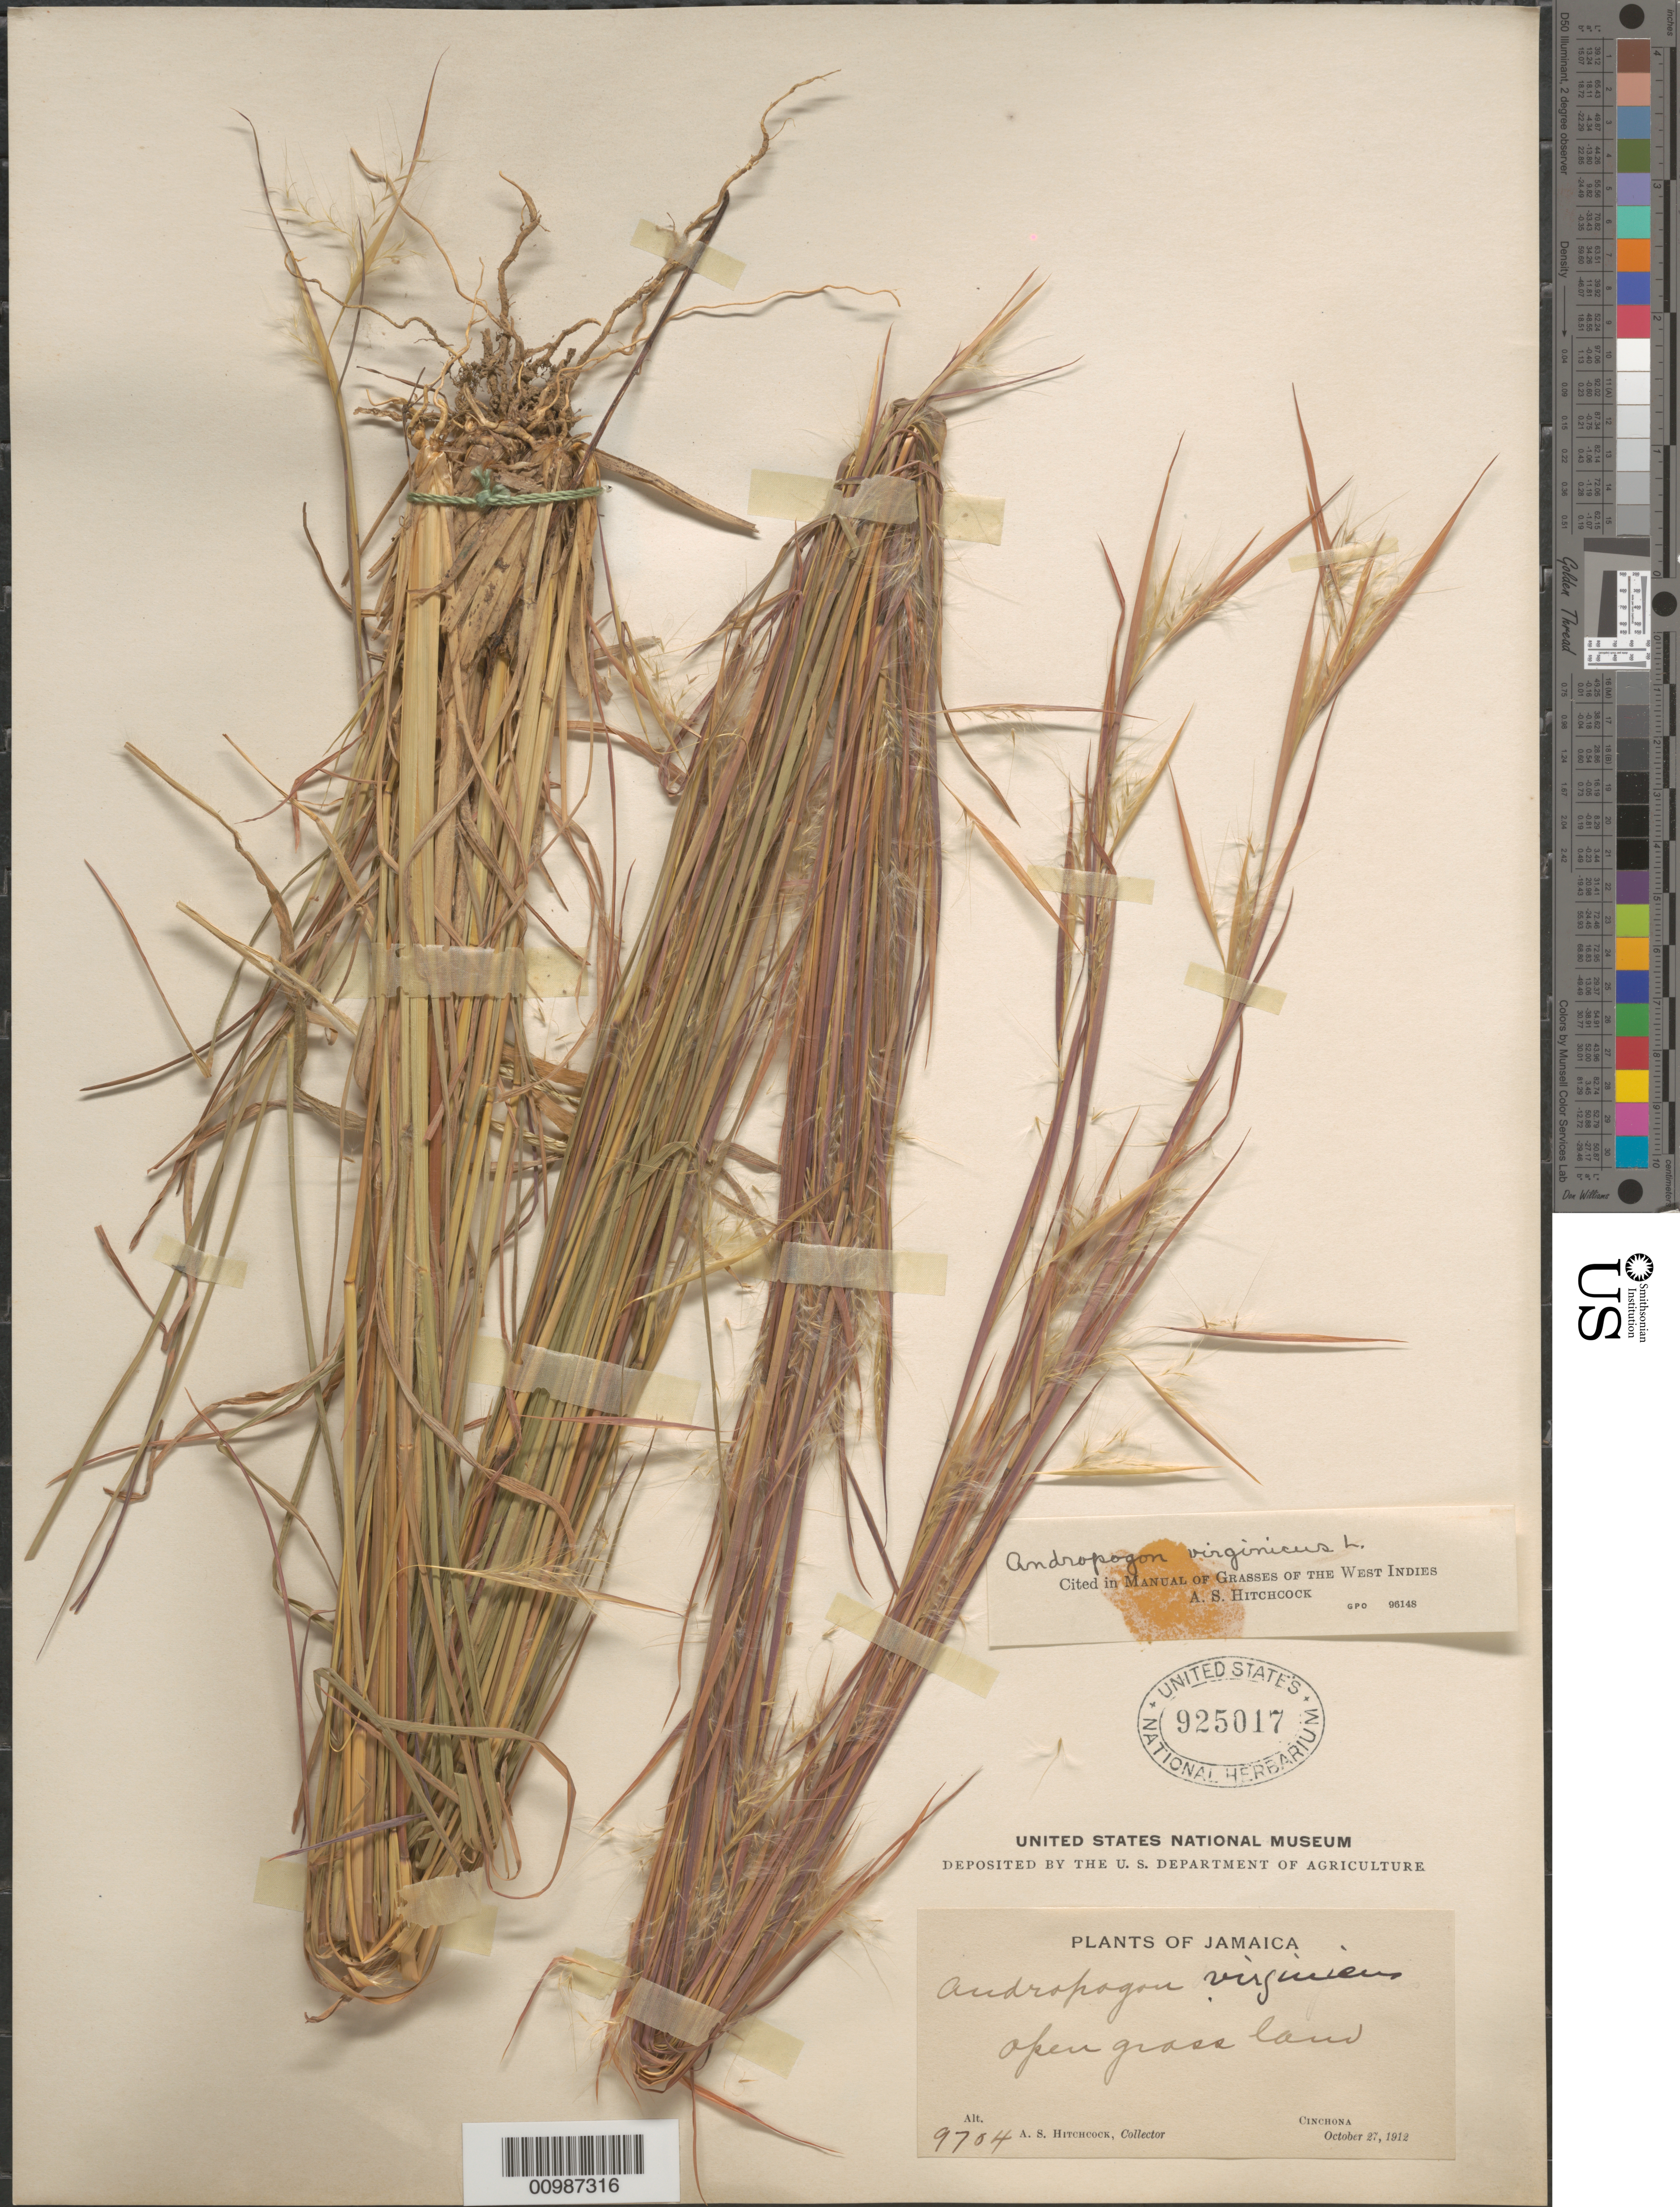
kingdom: Plantae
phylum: Tracheophyta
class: Liliopsida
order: Poales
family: Poaceae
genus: Andropogon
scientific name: Andropogon virginicus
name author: L.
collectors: A. S. Hitchcock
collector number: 9704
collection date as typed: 27 Oct 1912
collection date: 1912-10-27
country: Jamaica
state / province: Saint Andrew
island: Jamaica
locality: Cinchona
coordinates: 0 N, 0 E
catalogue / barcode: US 925017